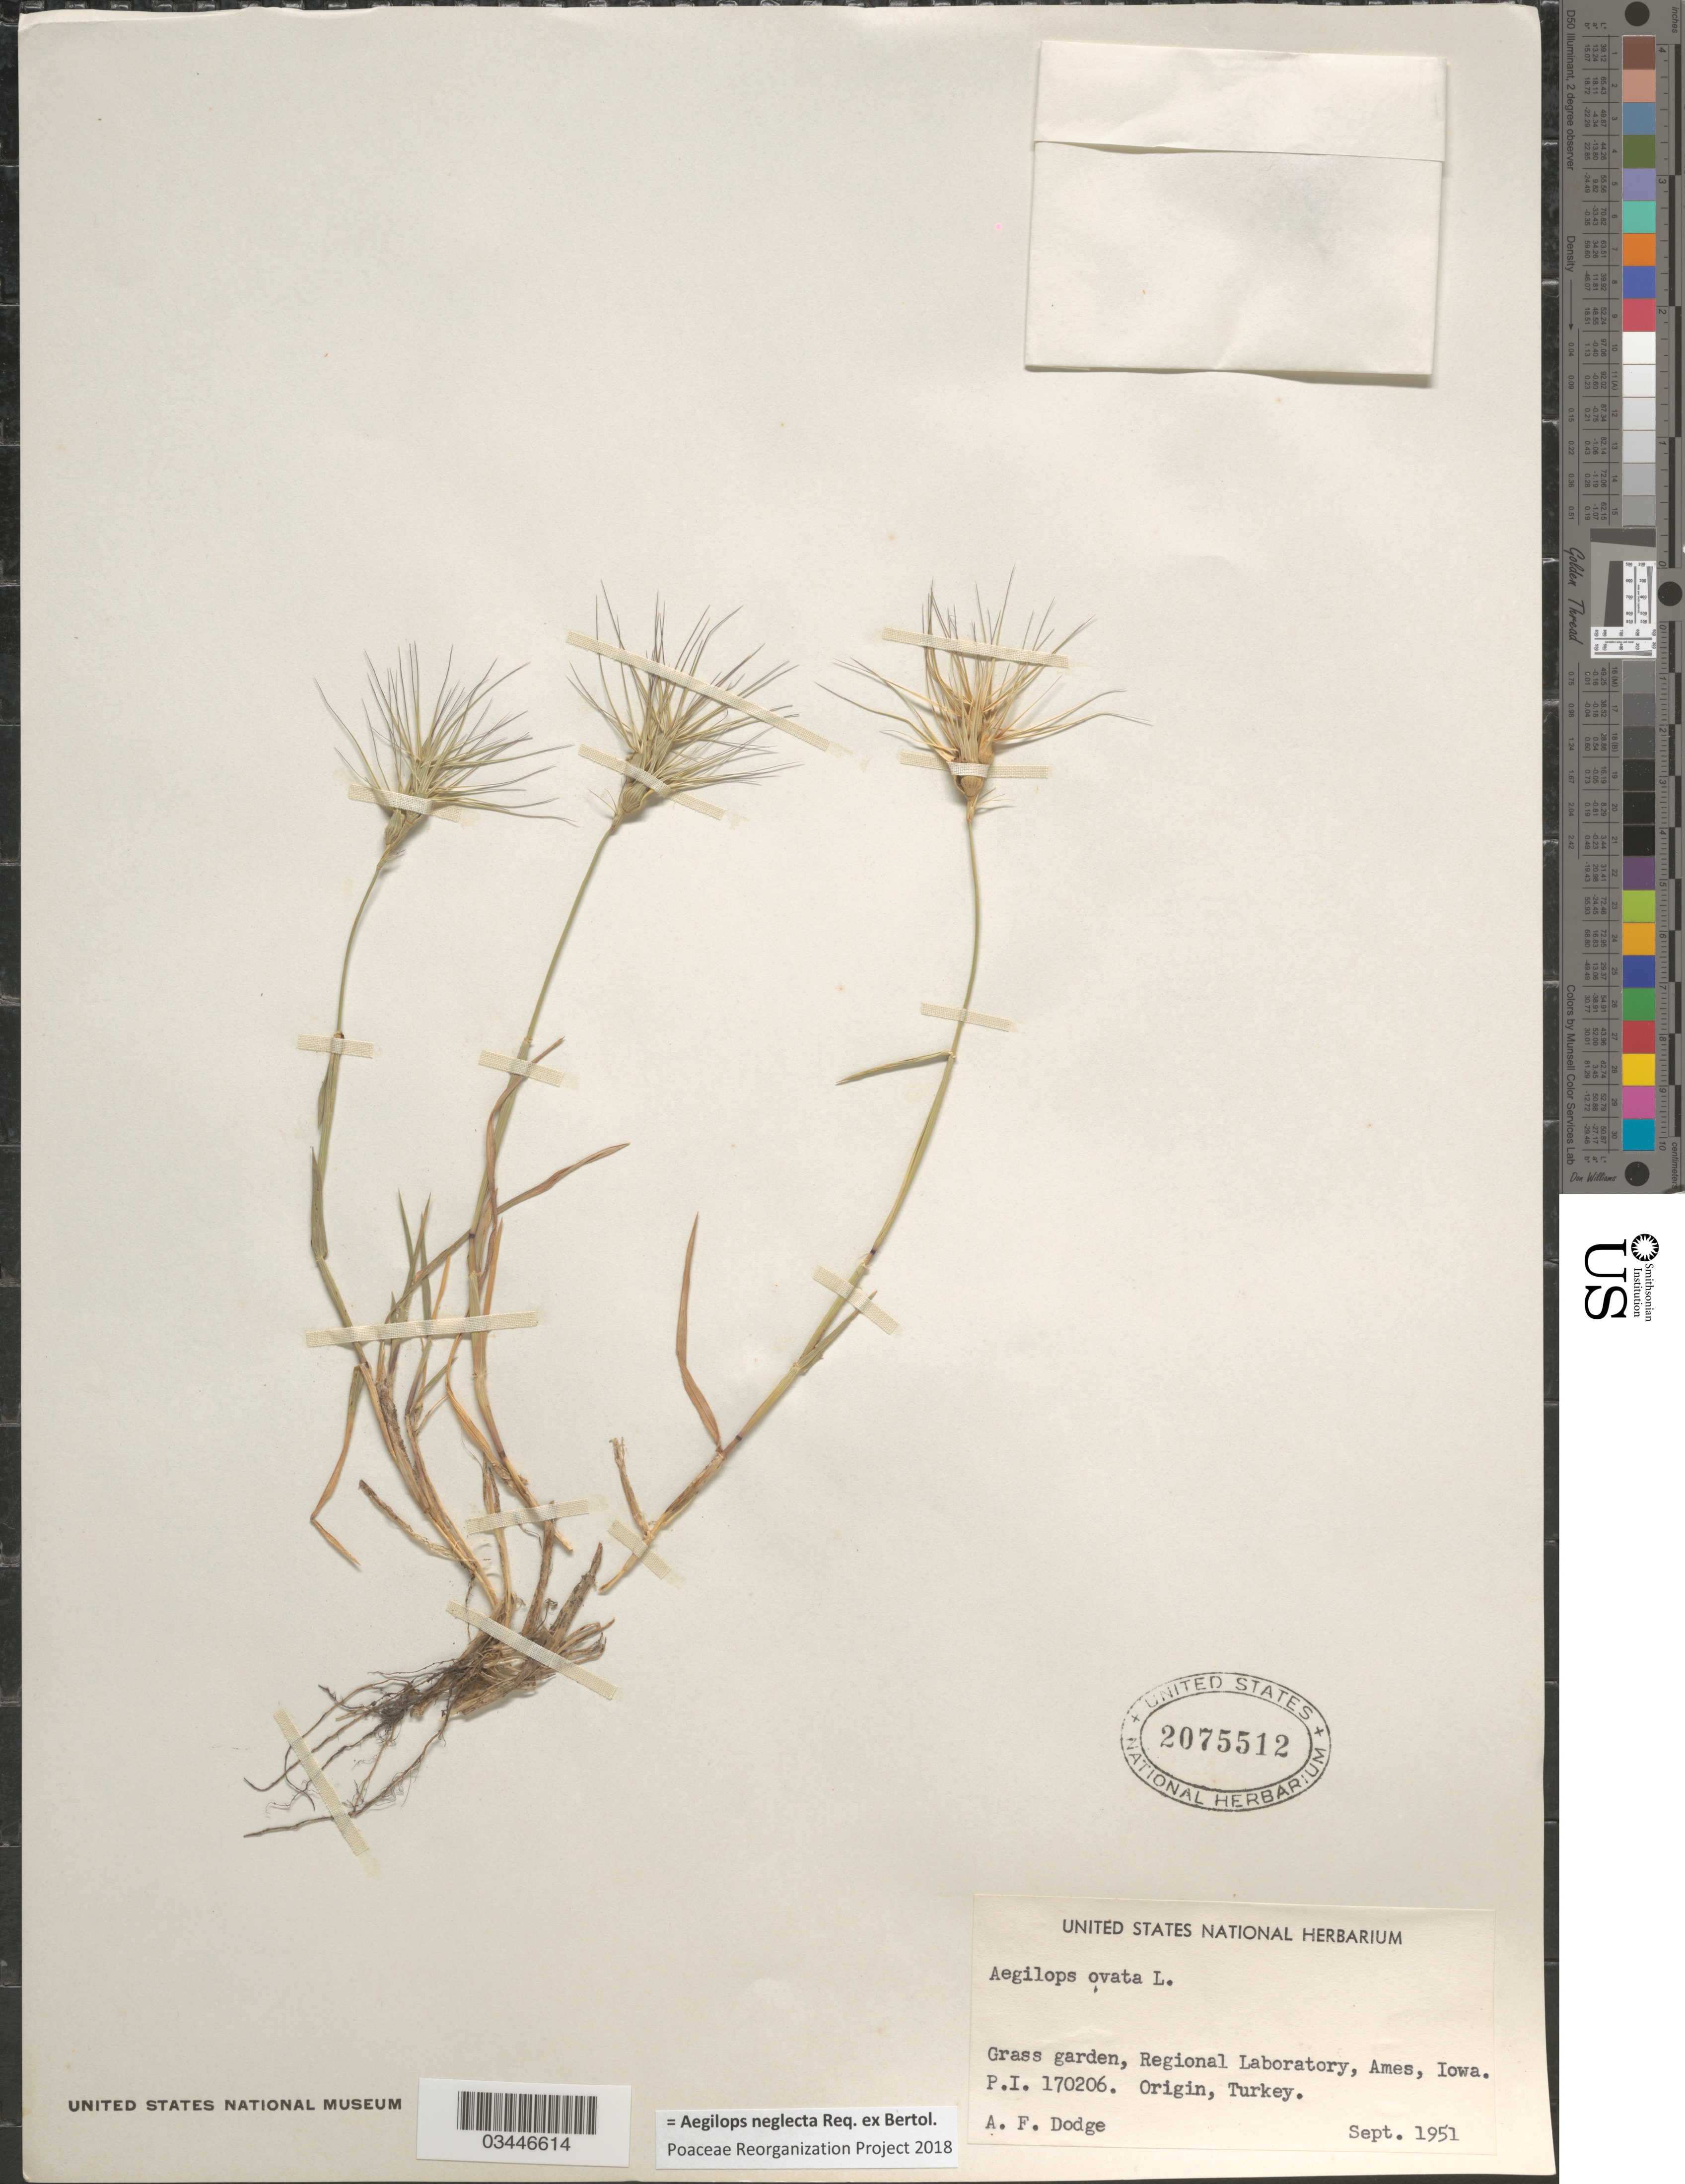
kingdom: Plantae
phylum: Tracheophyta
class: Liliopsida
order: Poales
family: Poaceae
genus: Aegilops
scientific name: Aegilops neglecta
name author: Req. ex Bertol.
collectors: A. Dodge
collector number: P.I.170206?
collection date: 1951-09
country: United States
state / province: Iowa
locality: Grass garden, Regional Laboratory, Ames.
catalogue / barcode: US 2075512